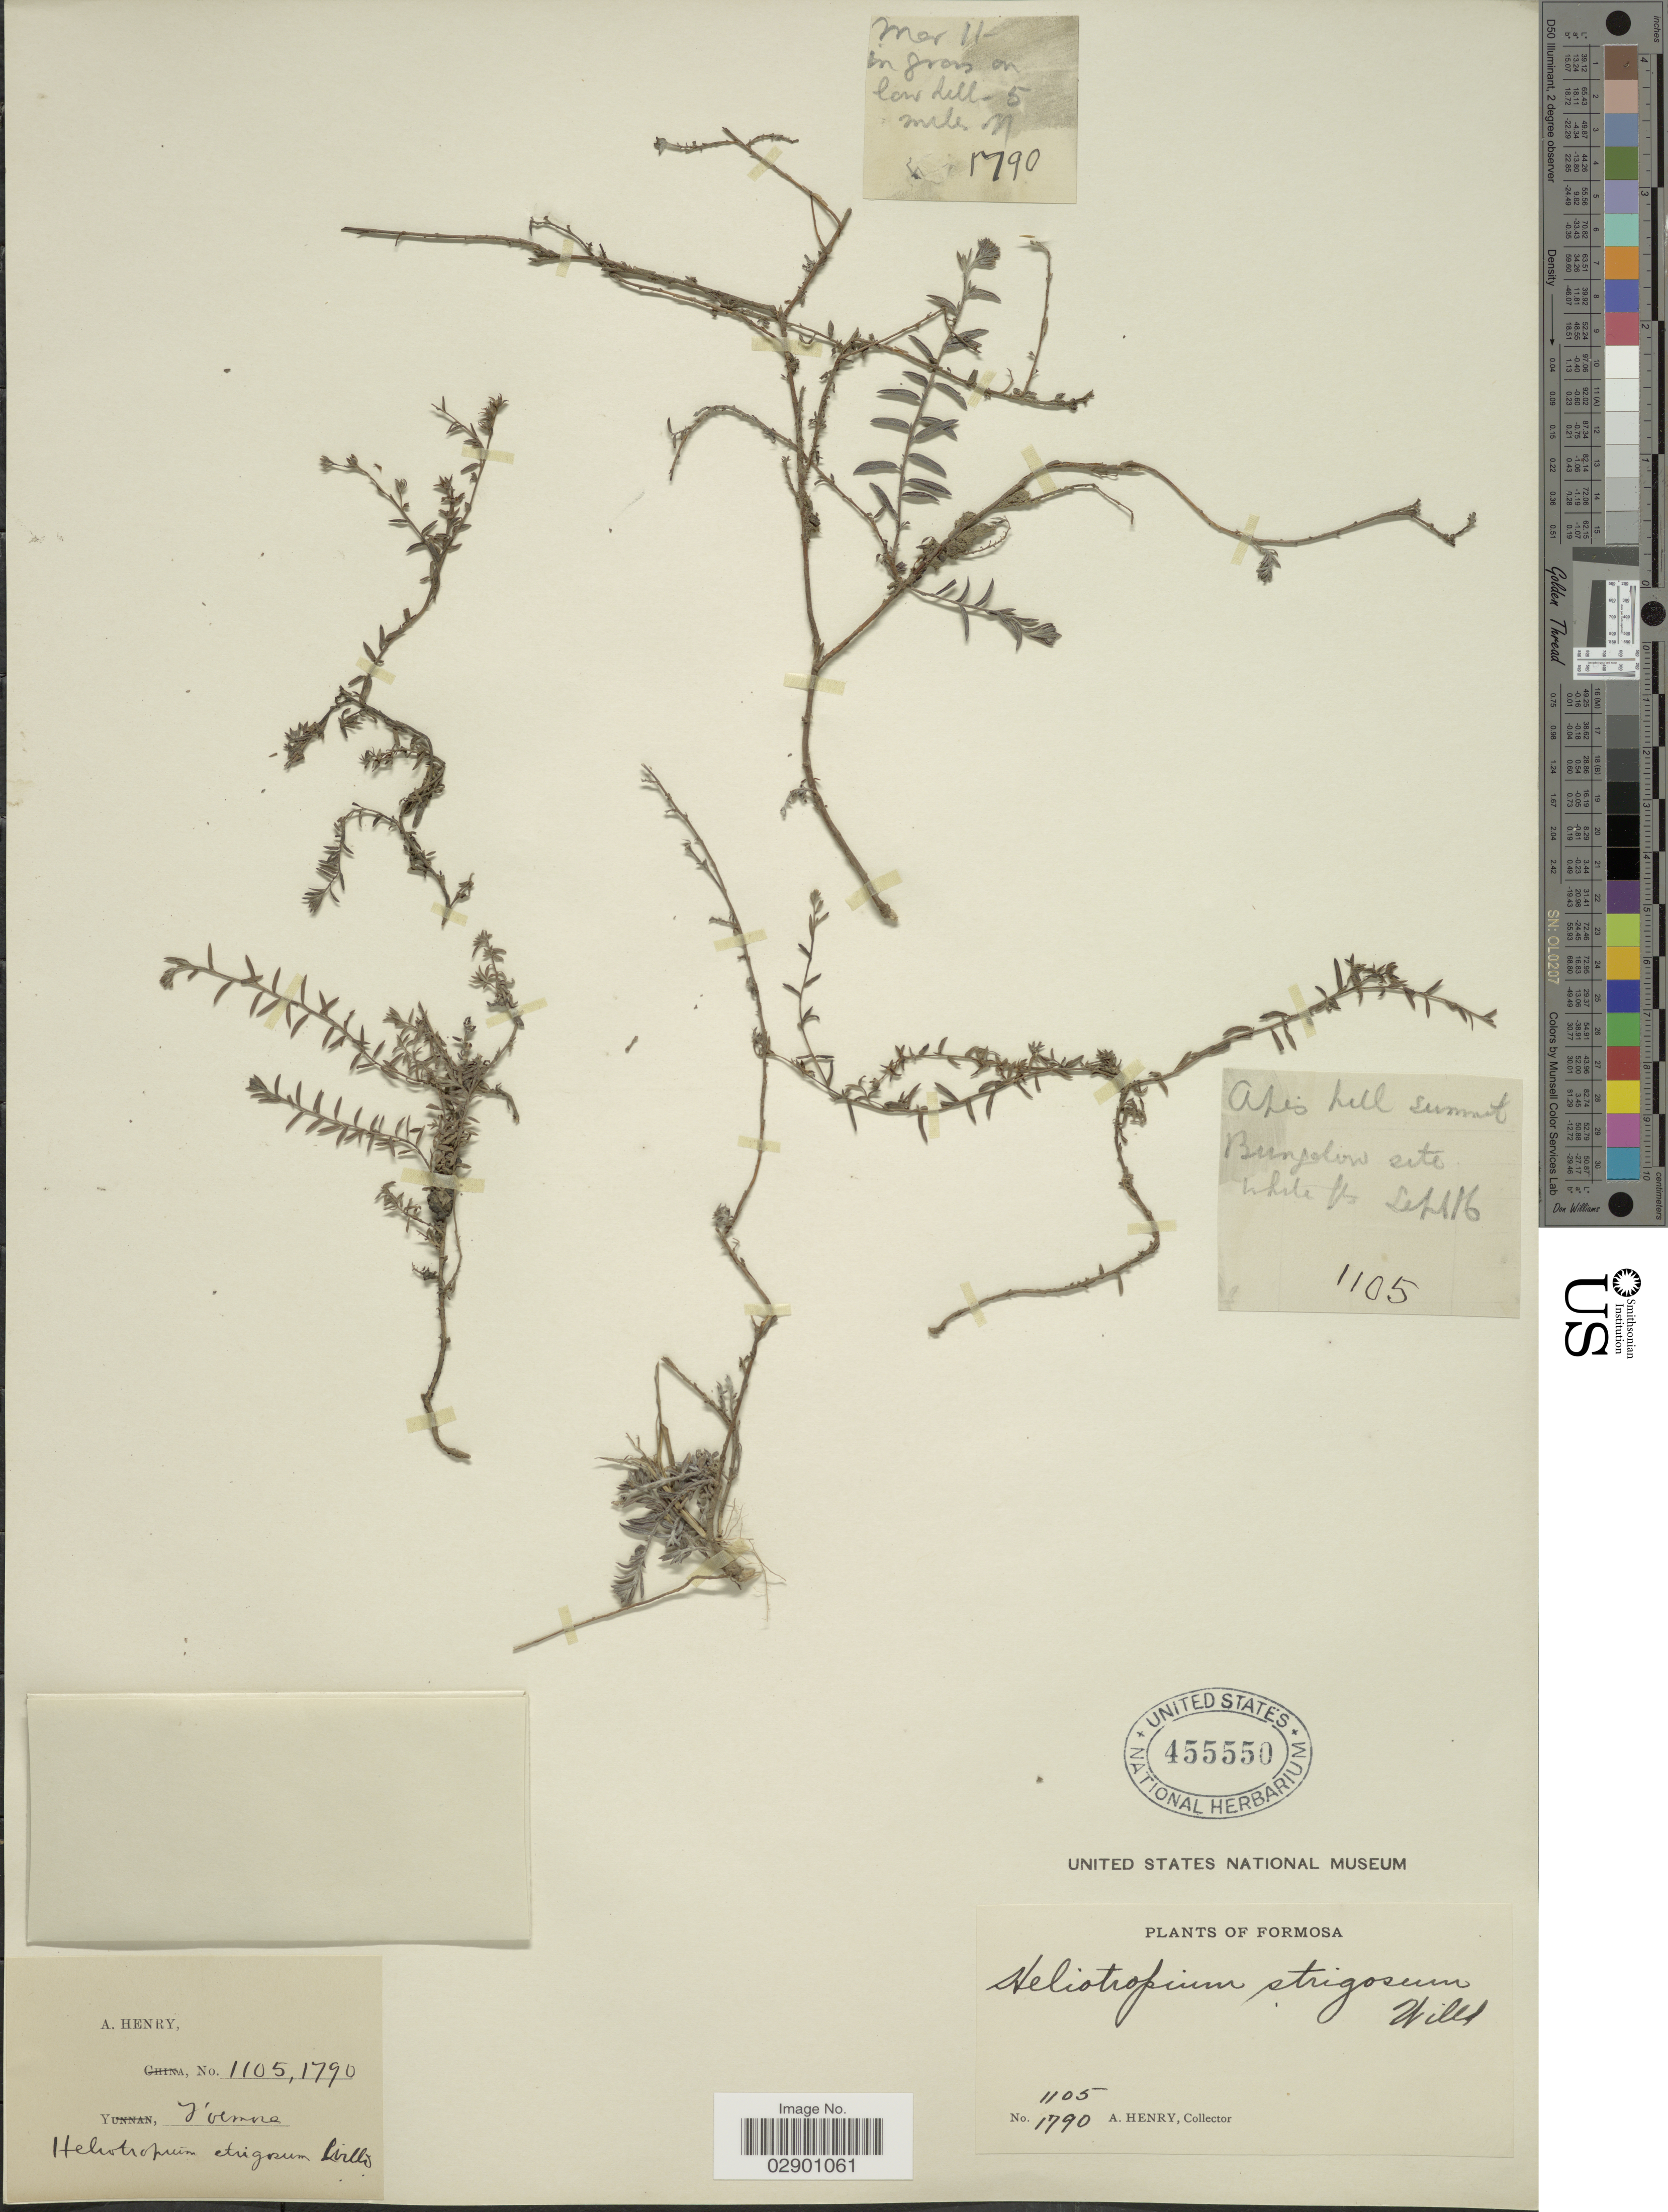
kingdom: Plantae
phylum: Tracheophyta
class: Magnoliopsida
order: Boraginales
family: Heliotropiaceae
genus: Heliotropium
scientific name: Heliotropium marifolium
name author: J. Koenig ex Retz.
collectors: A. Henry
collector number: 1105/1790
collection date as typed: Transcribed d/m/y: /3/11 to /9/16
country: Taiwan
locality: Formosa. 1105: Ape's hill summit, Bungalow site, white fls. 1790: In grass on low hill - 5 miles N.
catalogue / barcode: US 455550